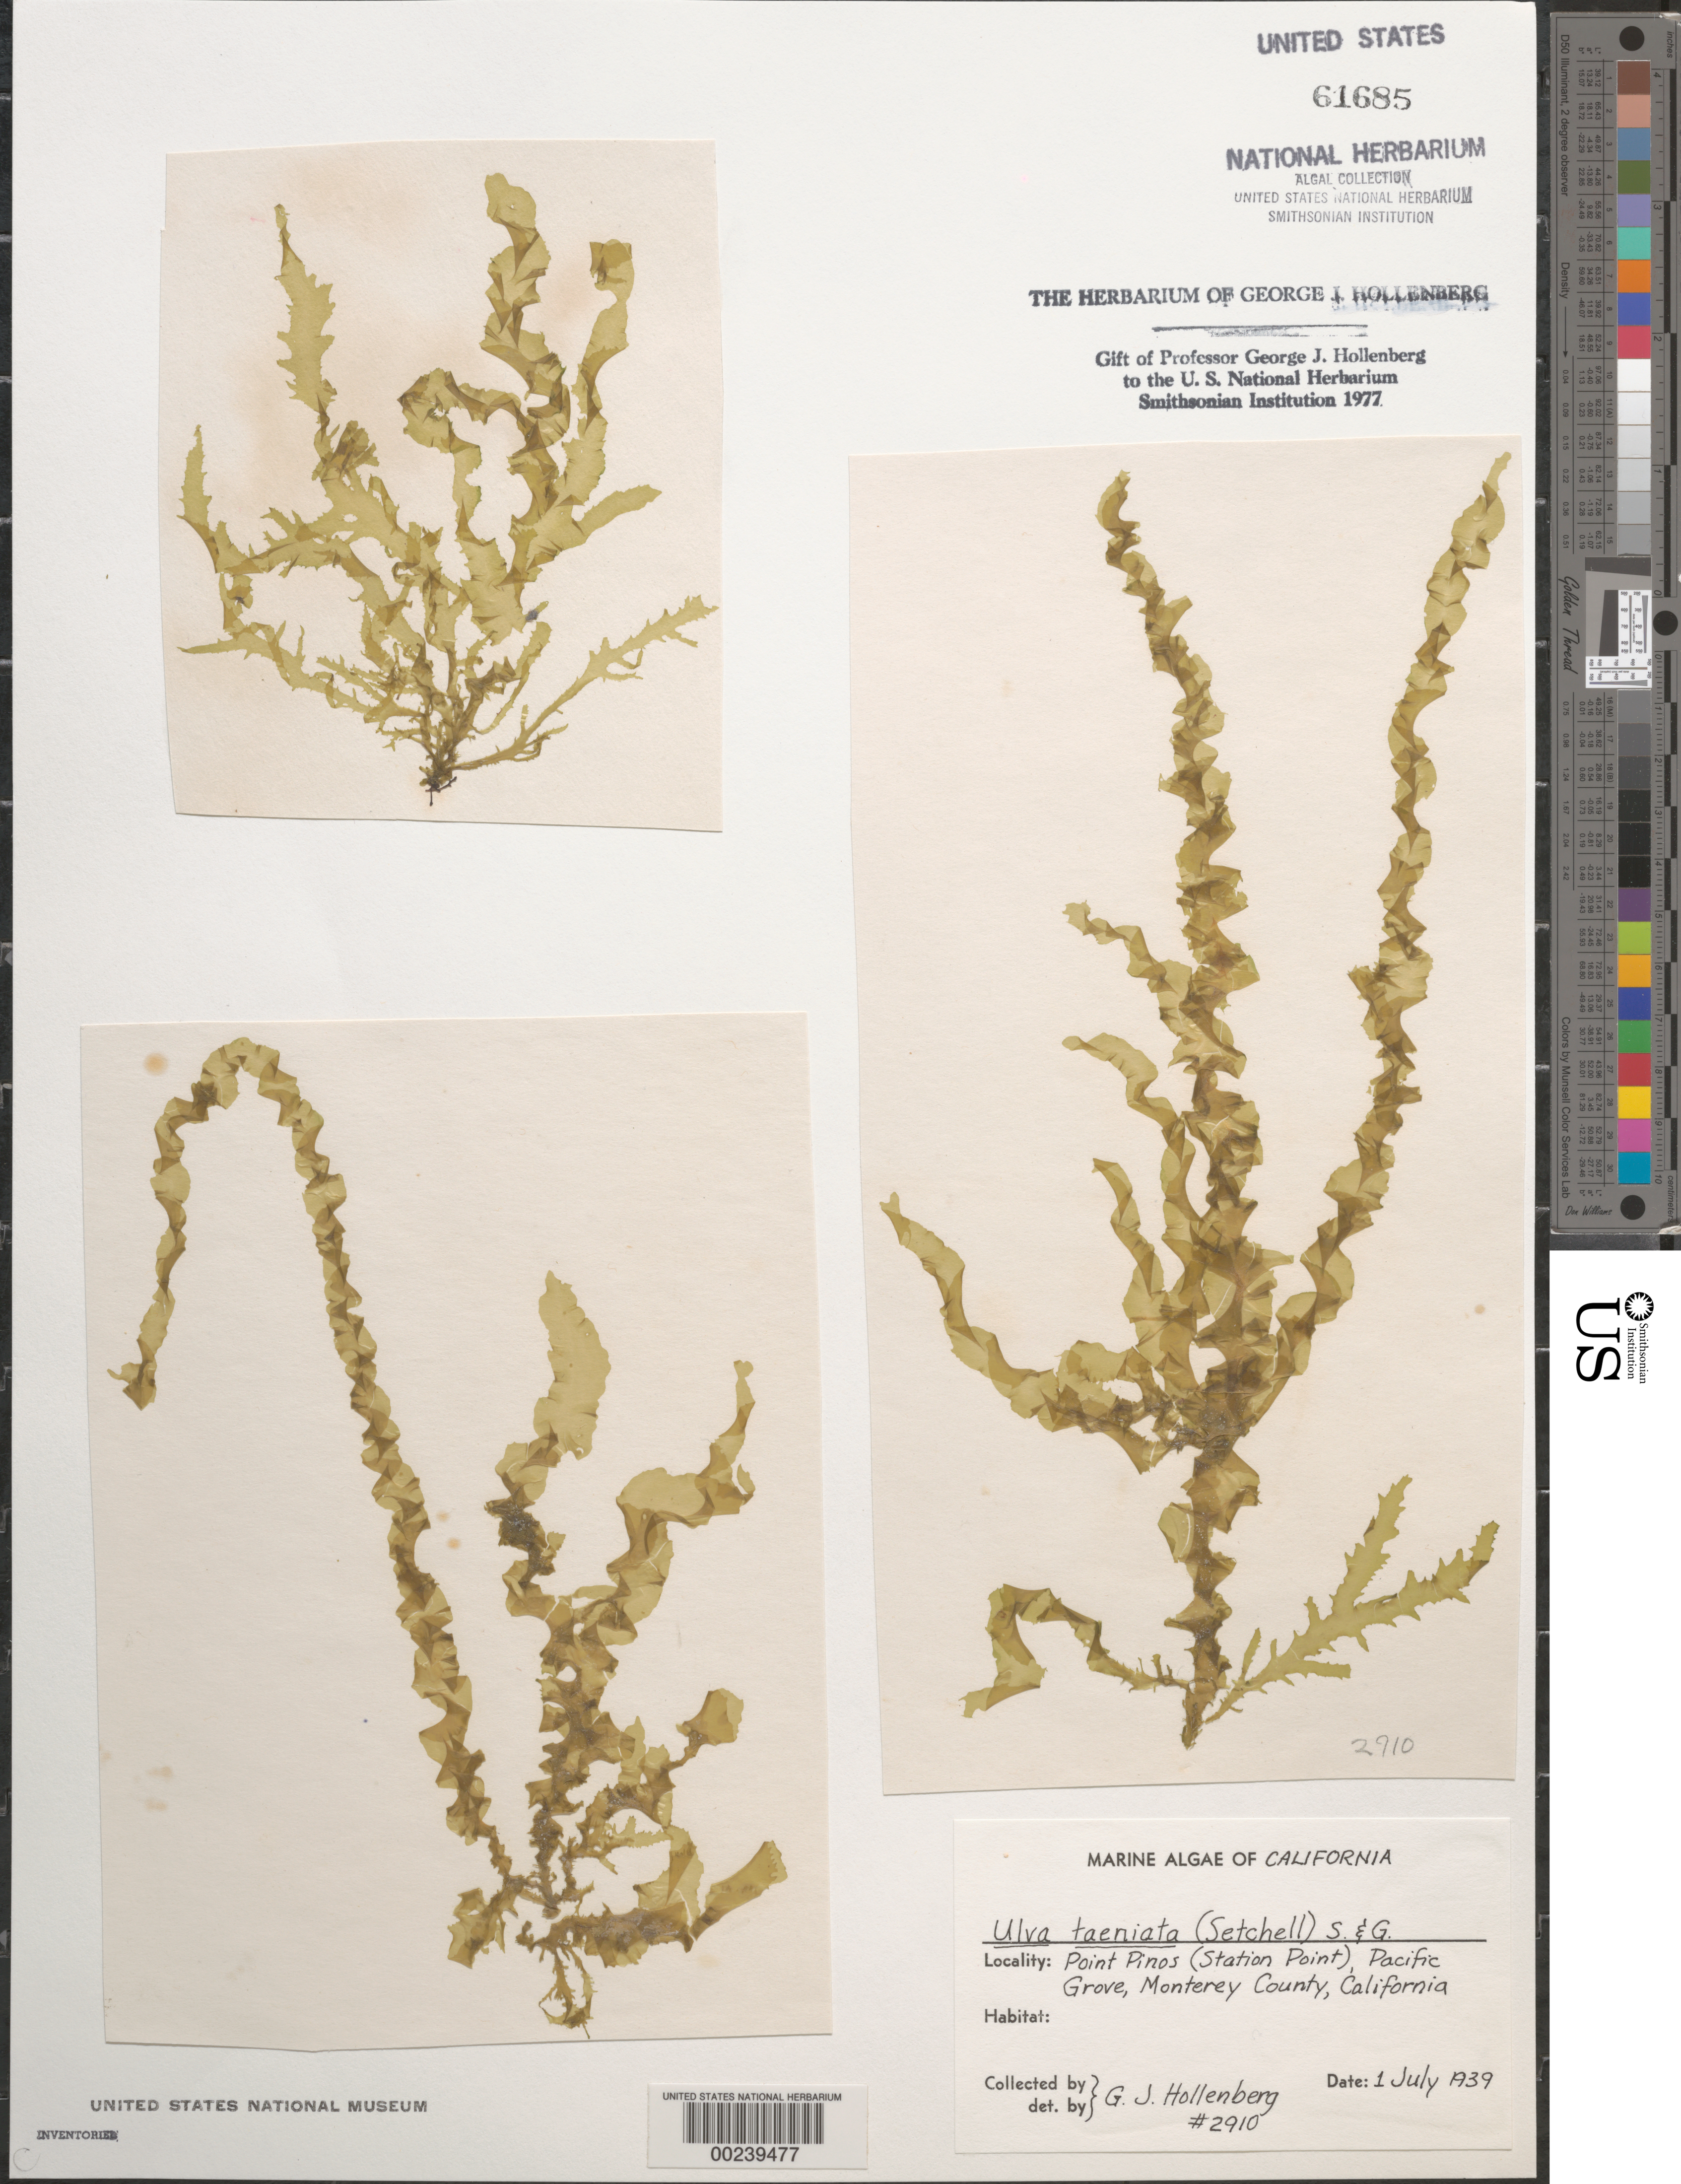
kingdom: Plantae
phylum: Chlorophyta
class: Ulvophyceae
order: Ulvales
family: Ulvaceae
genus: Ulva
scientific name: Ulva taeniata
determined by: Hollenberg, George J.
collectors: G. Hollenberg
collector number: GJH 2910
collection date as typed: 01 Jul 1939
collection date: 1939-07-01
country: United States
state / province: California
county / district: Monterey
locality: Point Pinos (Station Point), Pacific Grove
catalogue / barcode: US 61685